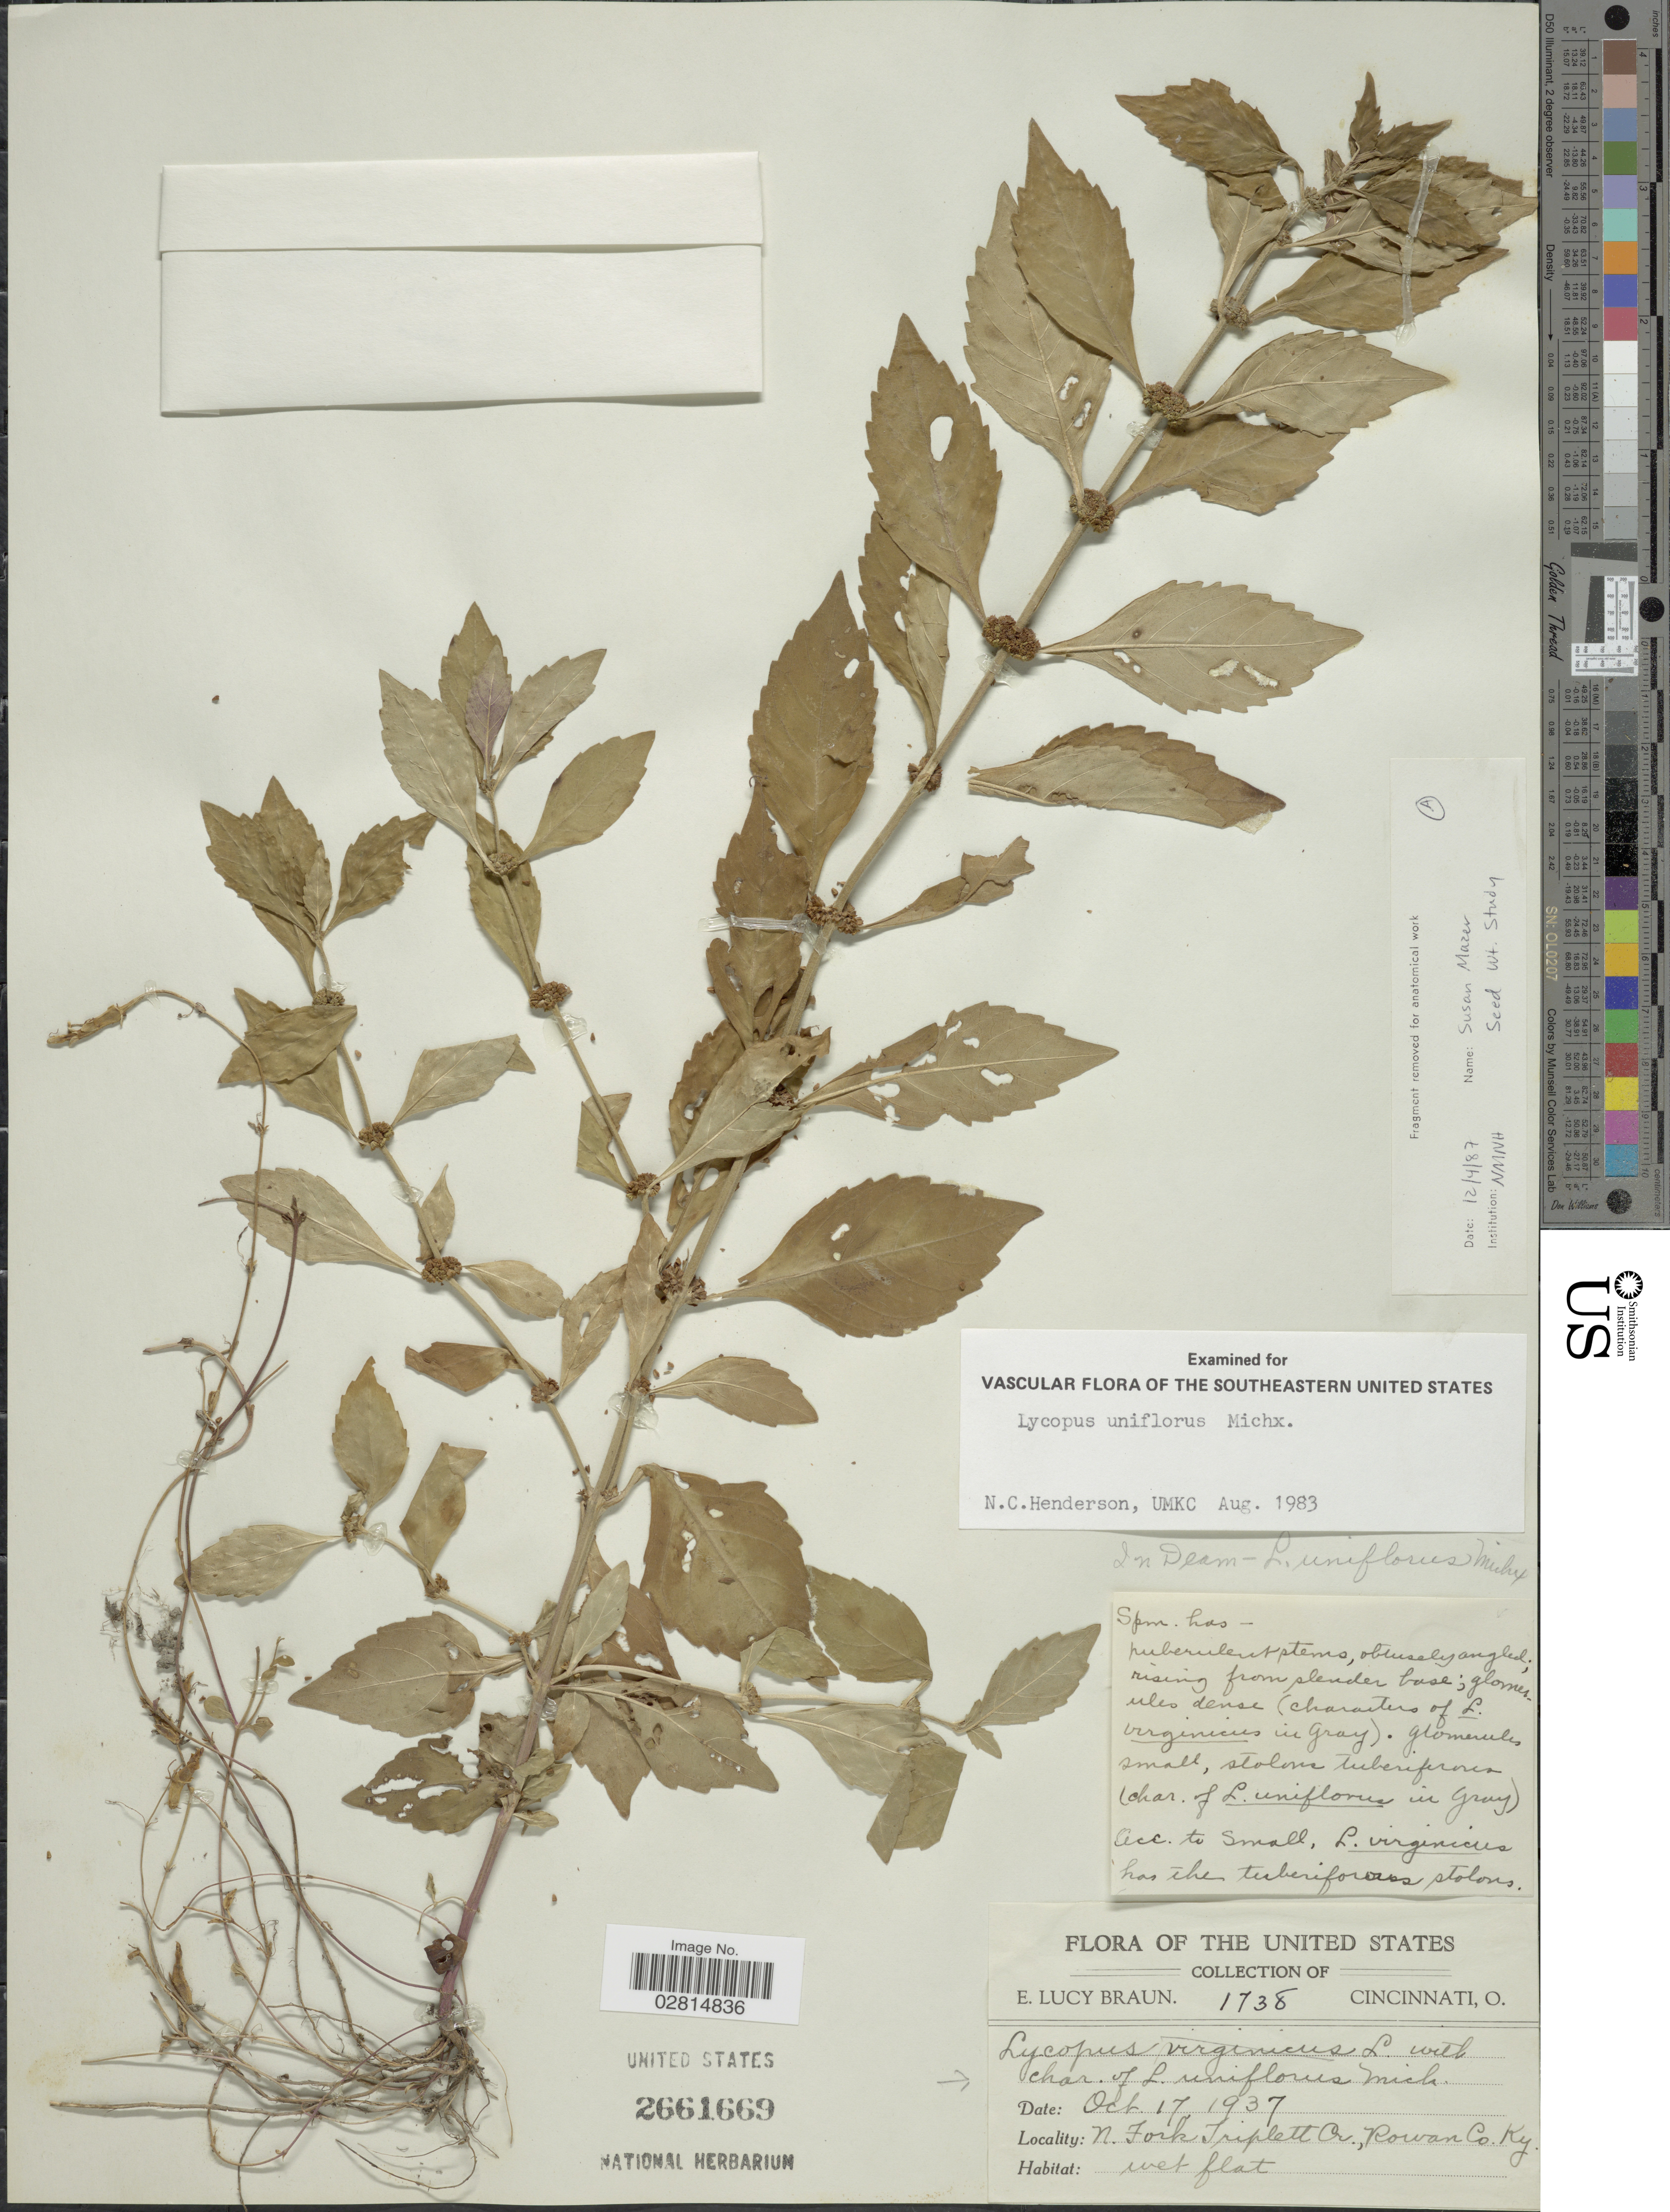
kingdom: Plantae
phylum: Tracheophyta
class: Magnoliopsida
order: Lamiales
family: Lamiaceae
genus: Lycopus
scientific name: Lycopus uniflorus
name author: Michx.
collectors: E. L. Braun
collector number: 1738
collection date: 1937-10-17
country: United States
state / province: Kentucky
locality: N. Fork, Triplett Cr., Rowan Co., Ky.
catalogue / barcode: US 2661669